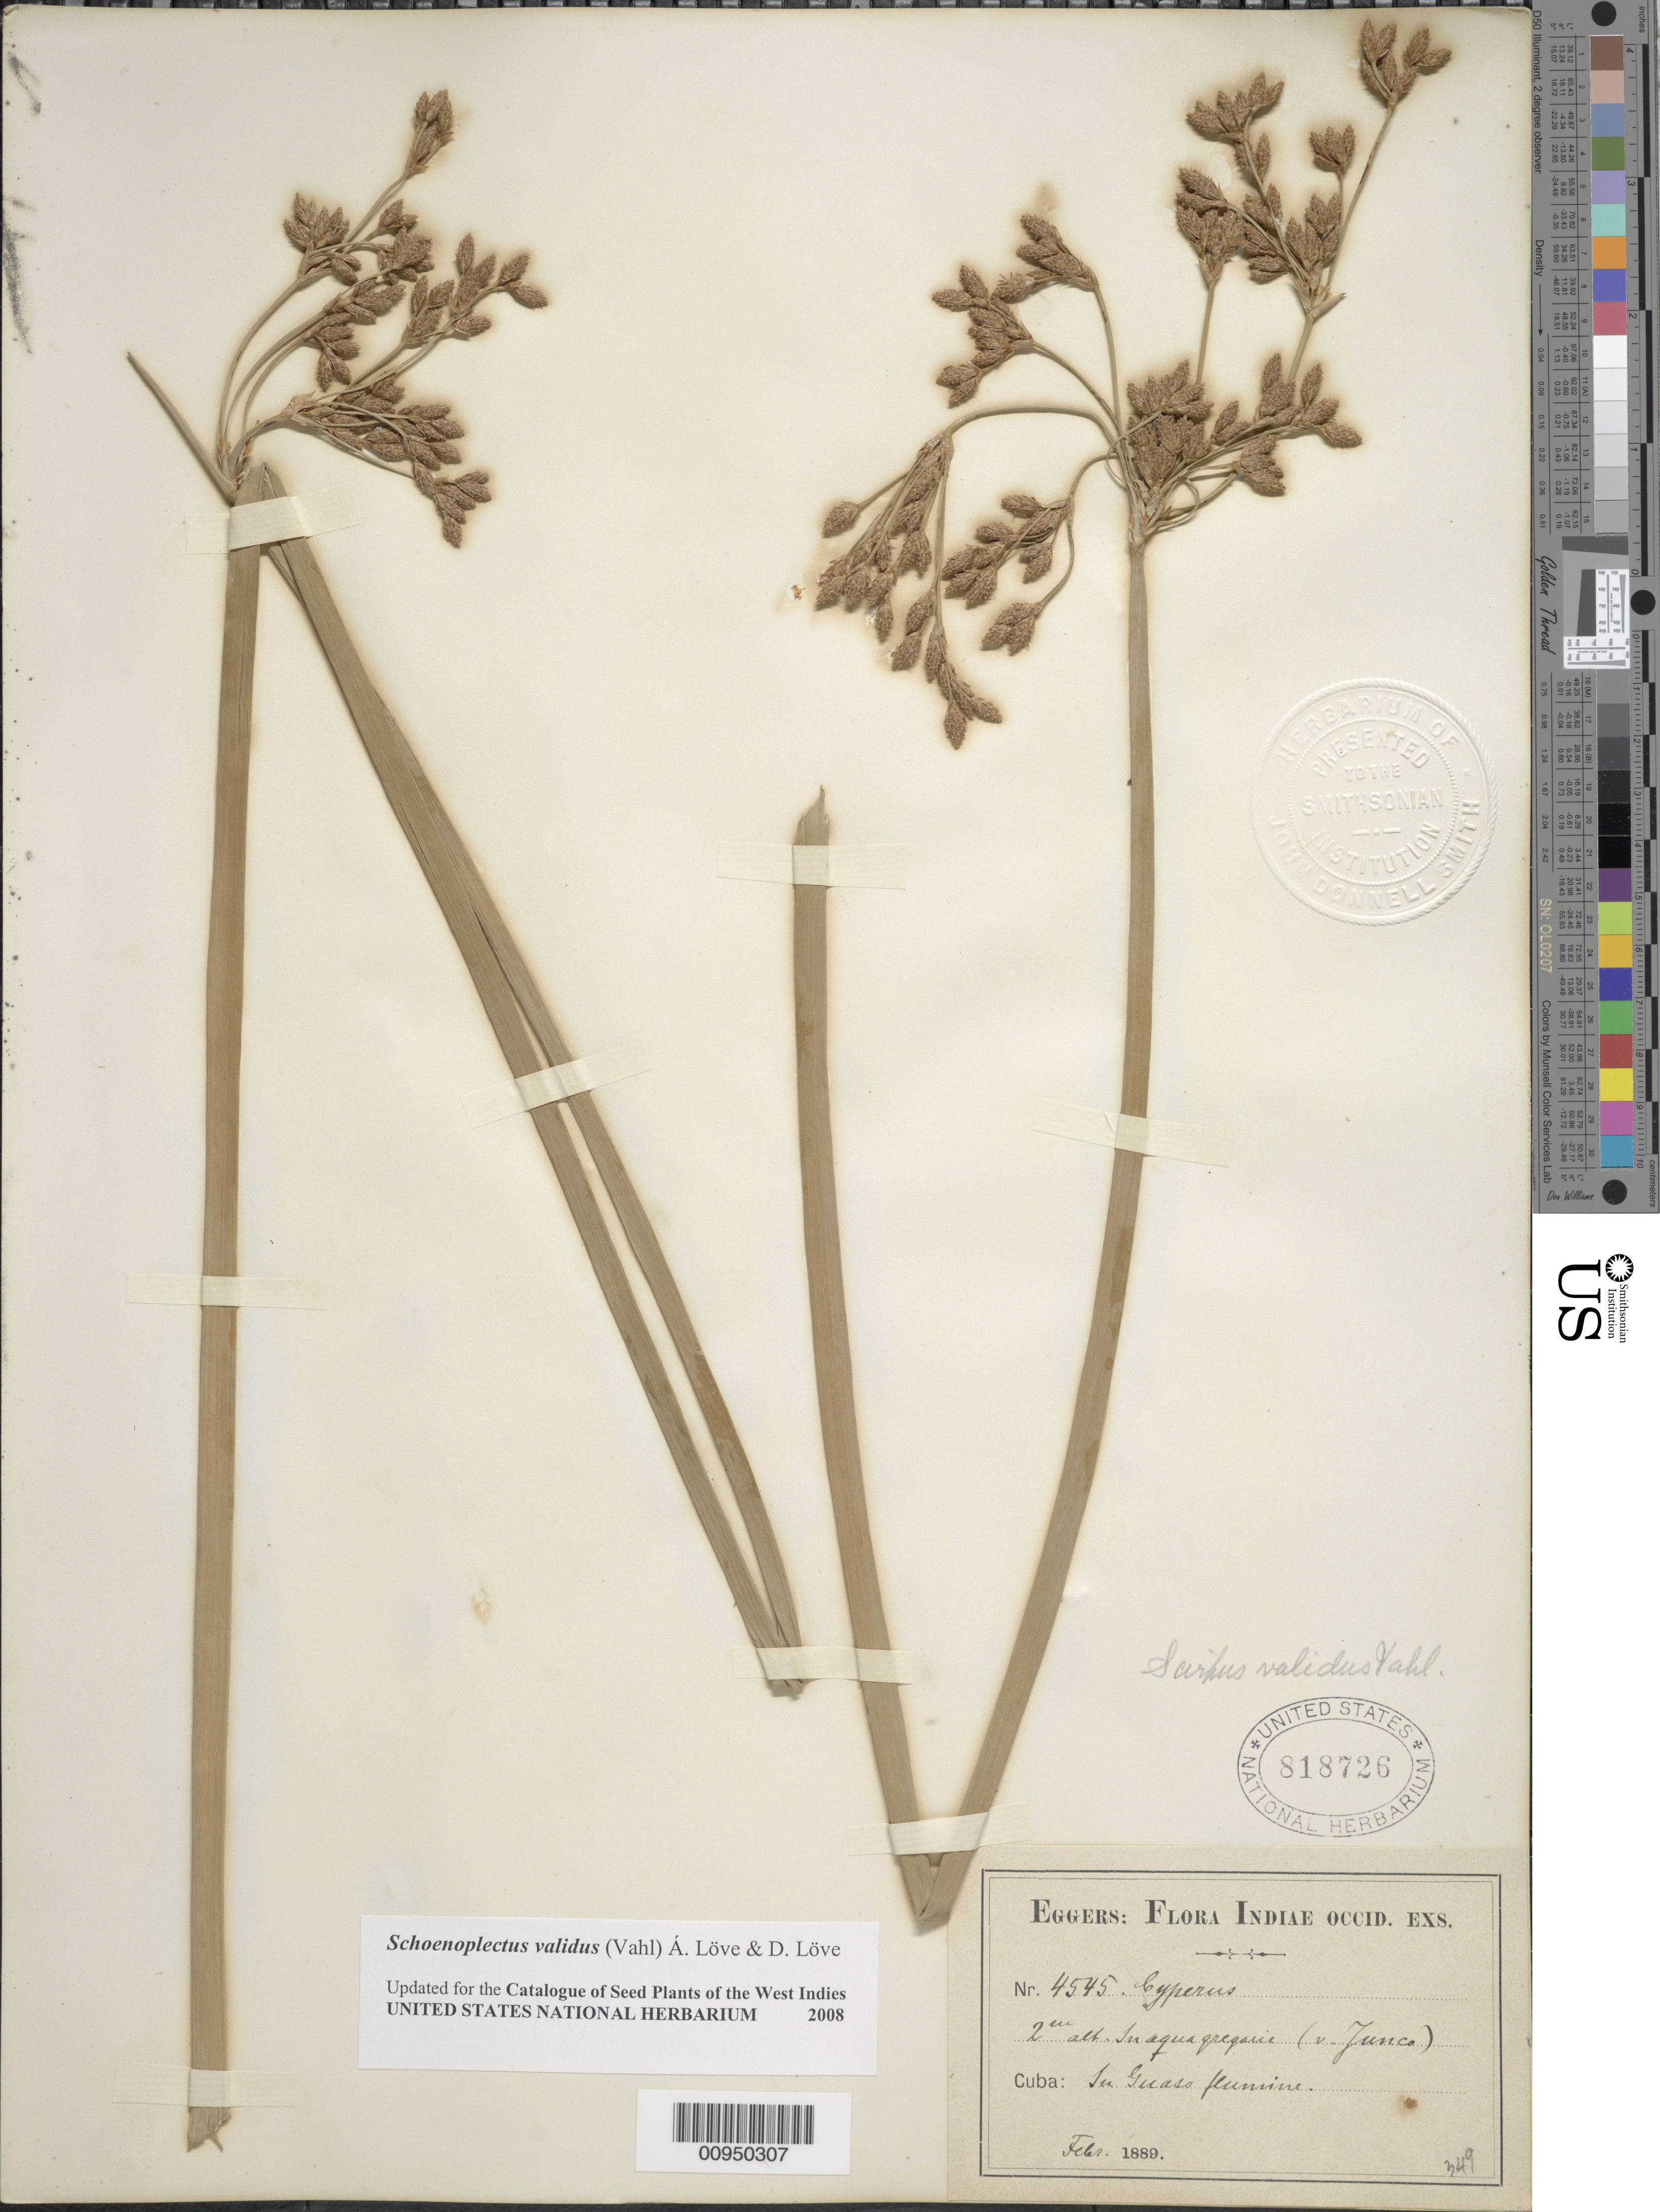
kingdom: Plantae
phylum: Tracheophyta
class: Liliopsida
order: Poales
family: Cyperaceae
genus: Schoenoplectus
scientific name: Schoenoplectus validus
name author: (Vahl) Á. Löve & D. Löve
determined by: Strong, M. T., (US), Smithsonian Institution - National Museum of Natural History (UNITED STATES)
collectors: H. F. A. von Eggers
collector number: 4545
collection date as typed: Feb 1889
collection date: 1889-02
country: Cuba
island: Cuba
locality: "Guaso flunniue"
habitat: In agua gregaris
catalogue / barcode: US 818726